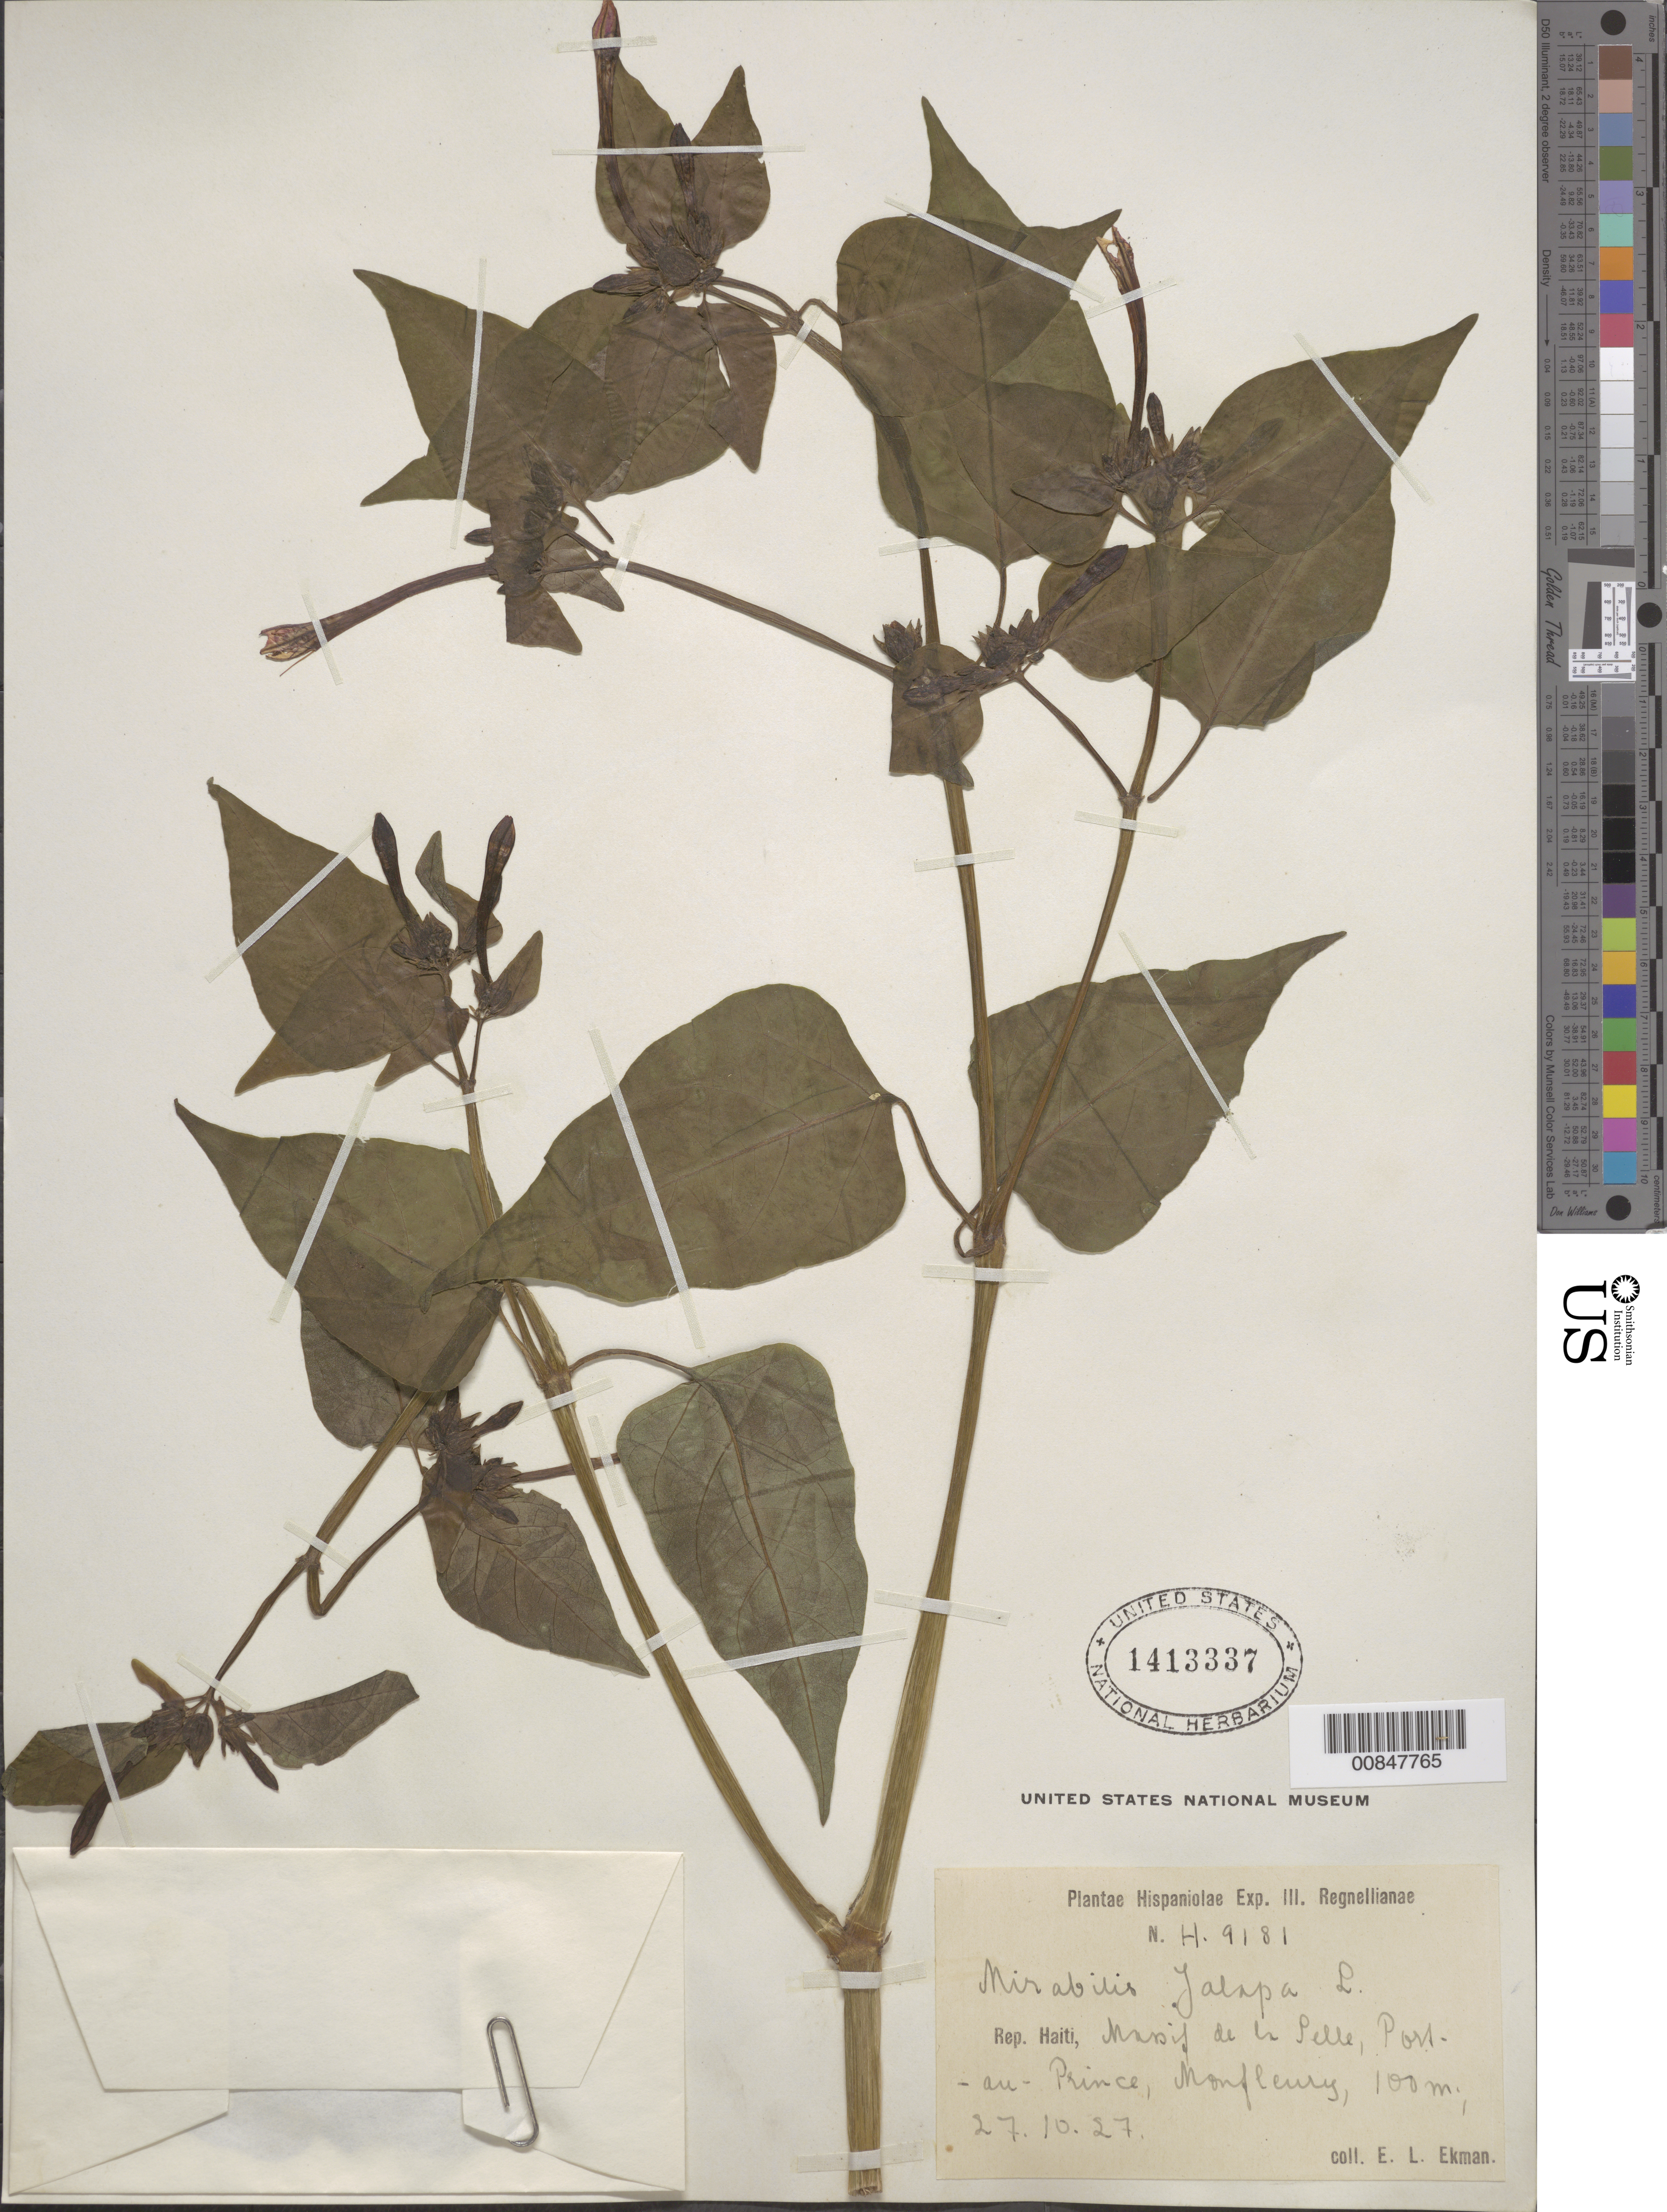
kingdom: Plantae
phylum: Tracheophyta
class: Magnoliopsida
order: Caryophyllales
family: Nyctaginaceae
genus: Mirabilis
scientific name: Mirabilis jalapa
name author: L.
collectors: E. L. Ekman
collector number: H 9181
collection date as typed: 27 Oct 1927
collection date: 1927-10-27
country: Haiti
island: Hispaniola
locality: Massif de la Selle, Port-au-Prince, Montfleury.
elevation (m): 100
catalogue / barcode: US 1413337